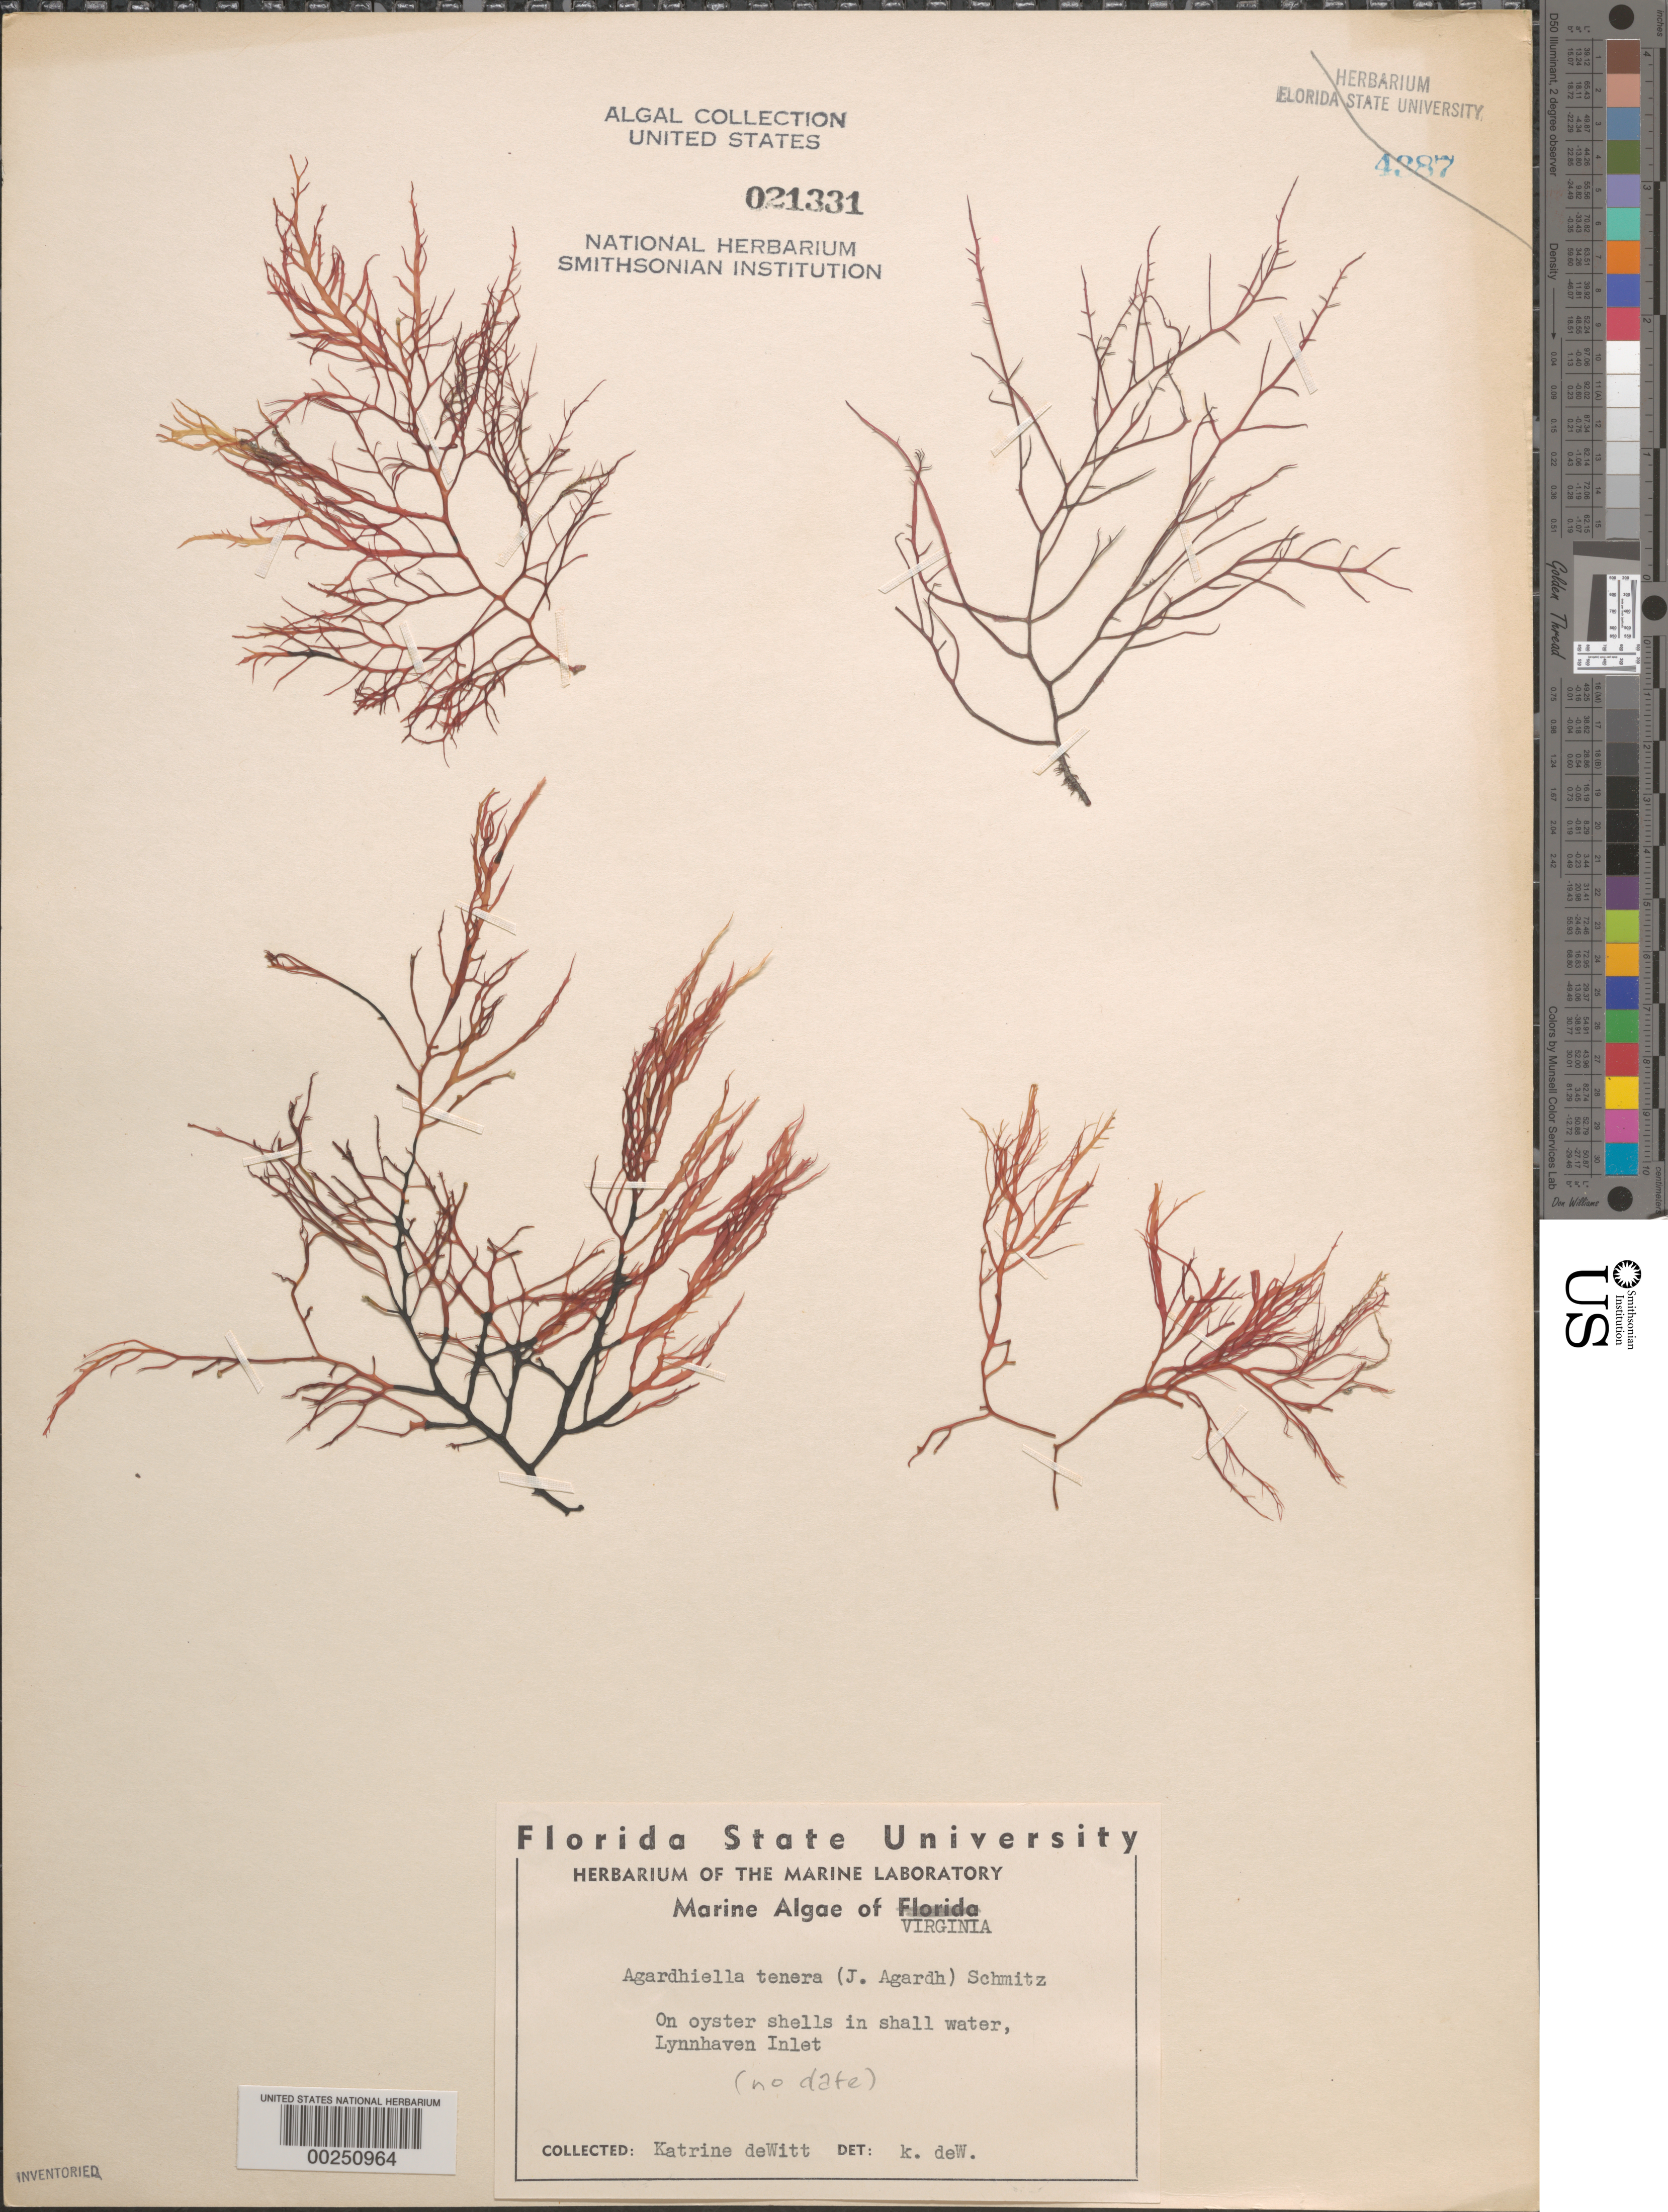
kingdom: Plantae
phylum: Rhodophyta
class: Florideophyceae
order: Gigartinales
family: Solieriaceae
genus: Agardhiella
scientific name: Agardhiella tenera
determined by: deWitt, K.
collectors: K. deWitt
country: United States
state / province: Virginia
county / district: City of Virginia Beach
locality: Lynnhaven Inlet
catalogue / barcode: US 21331